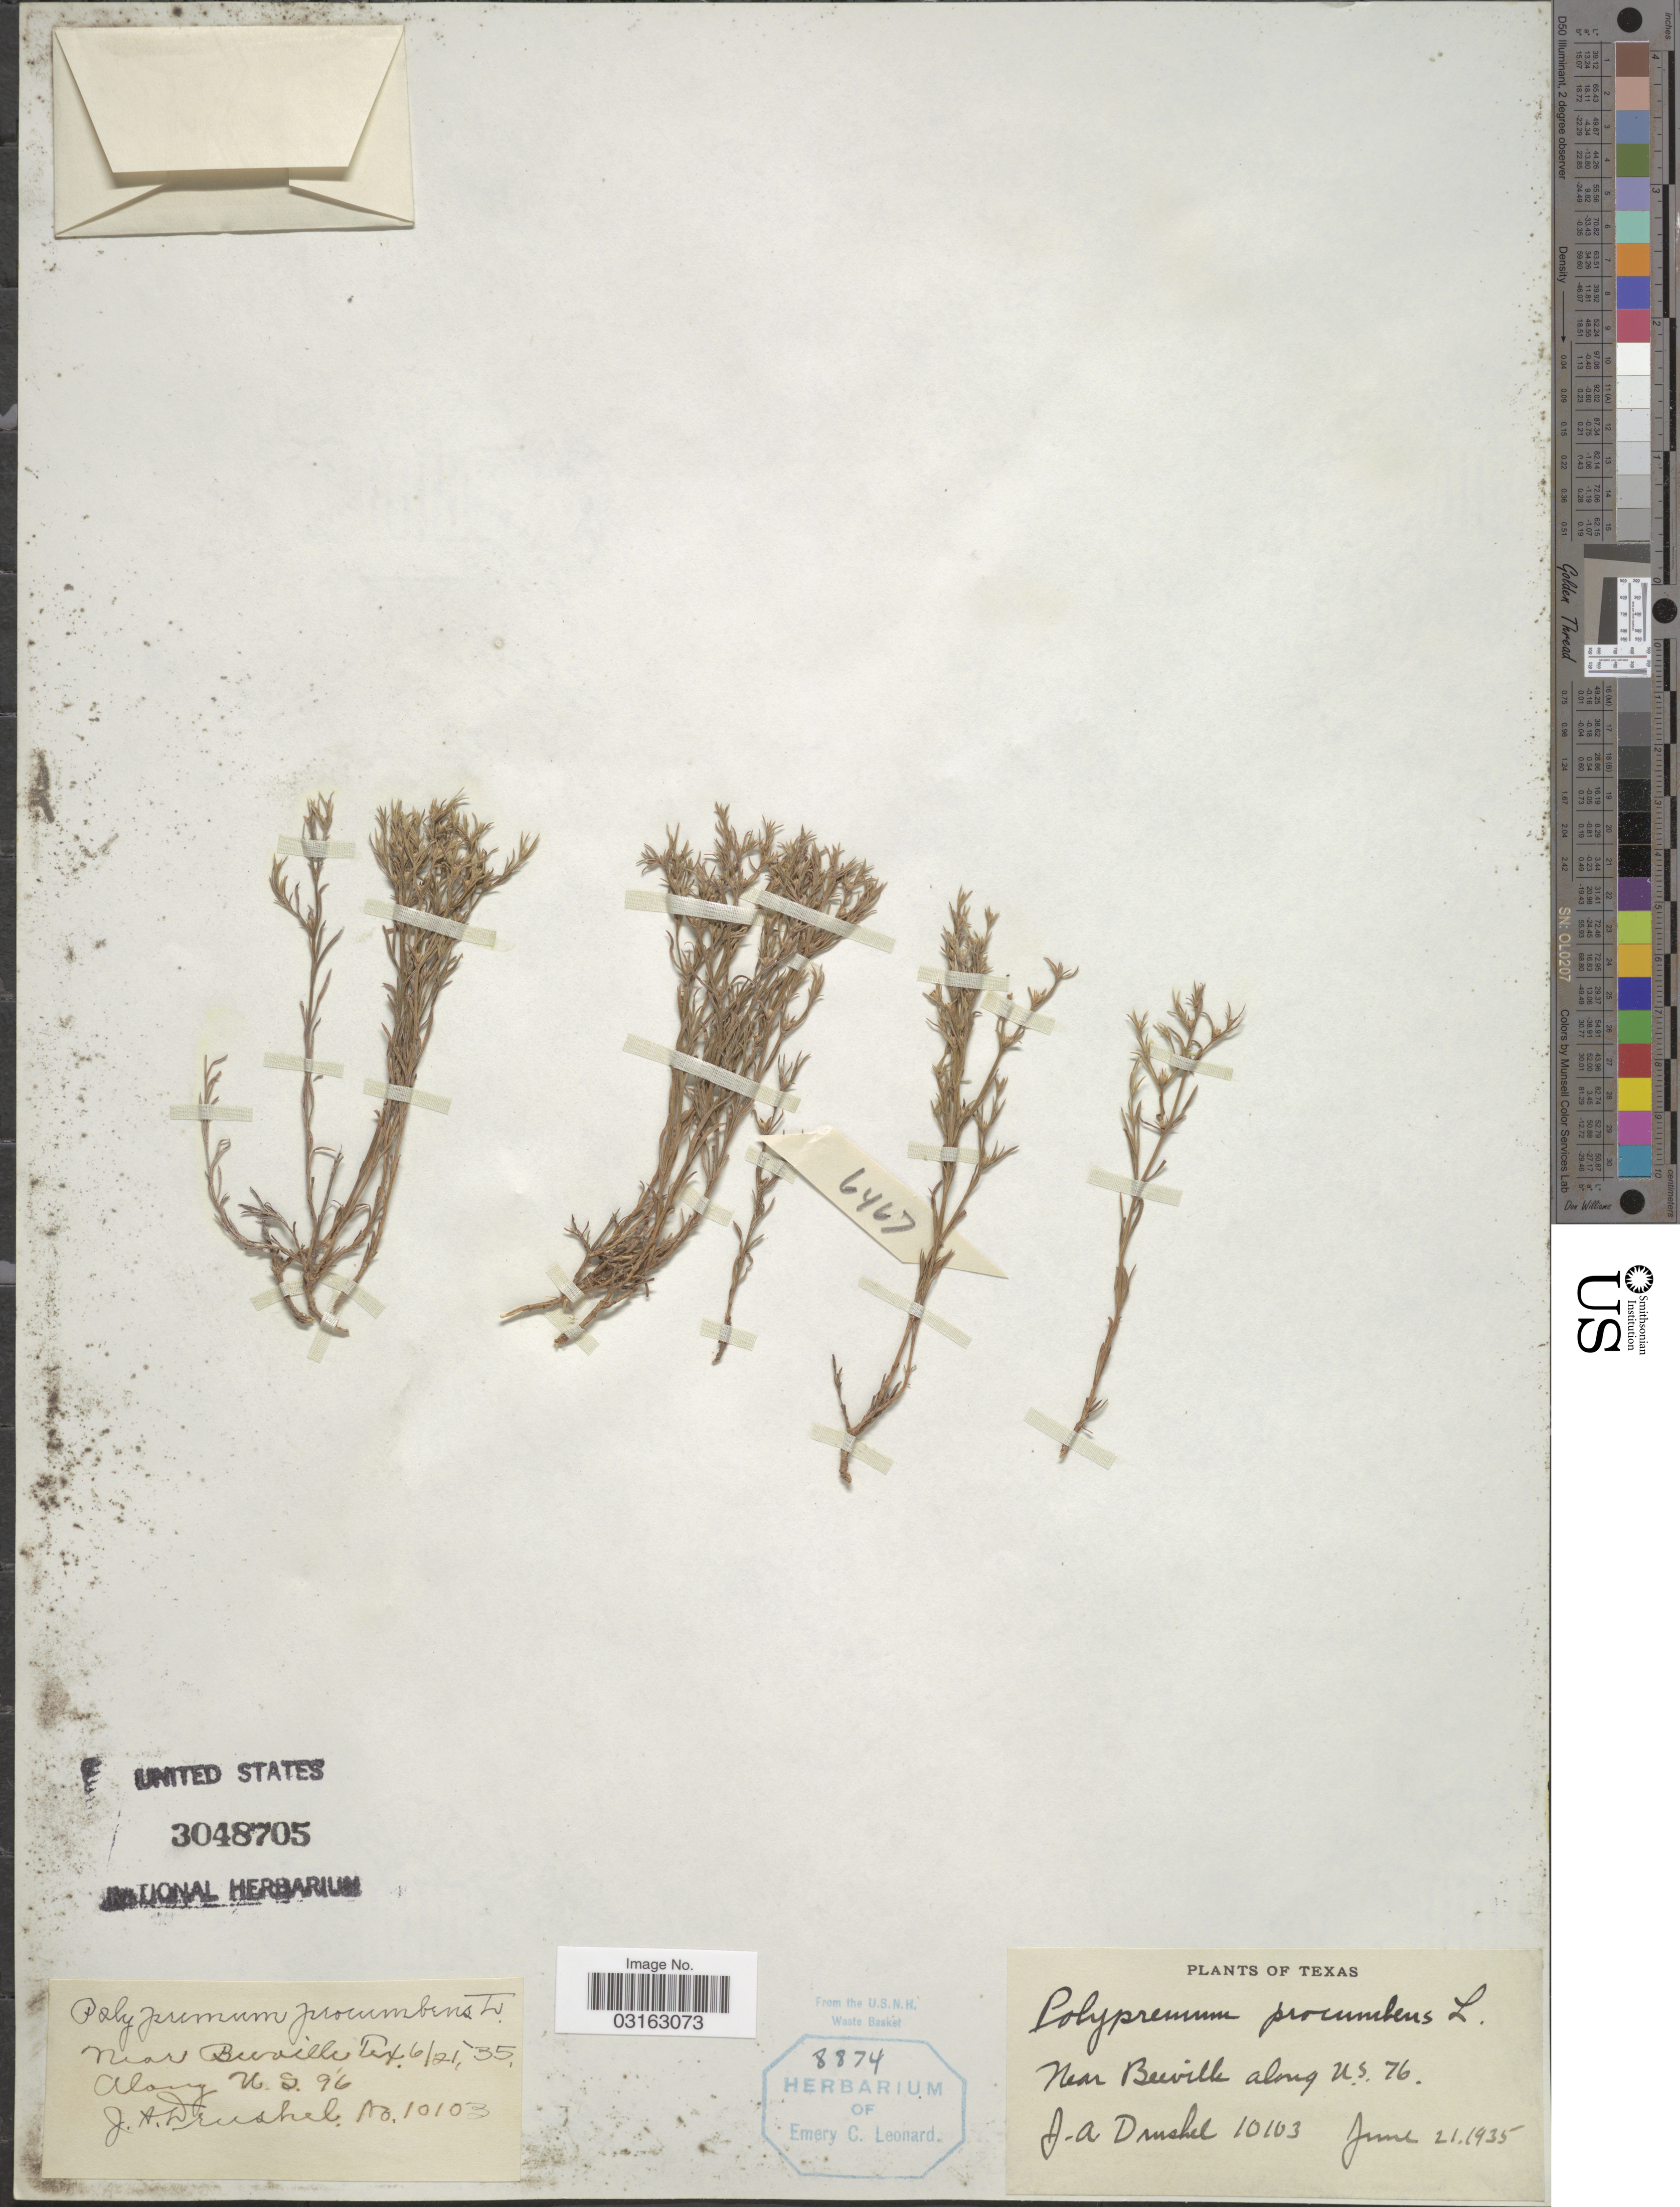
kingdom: Plantae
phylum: Tracheophyta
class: Magnoliopsida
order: Lamiales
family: Tetrachondraceae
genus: Polypremum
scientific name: Polypremum procumbens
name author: L.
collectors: J. Druchel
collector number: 10103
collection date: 1935-06-21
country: United States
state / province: Texas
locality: Near Beeville along U. S. 76. Along N. S. 96.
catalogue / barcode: US 3048705